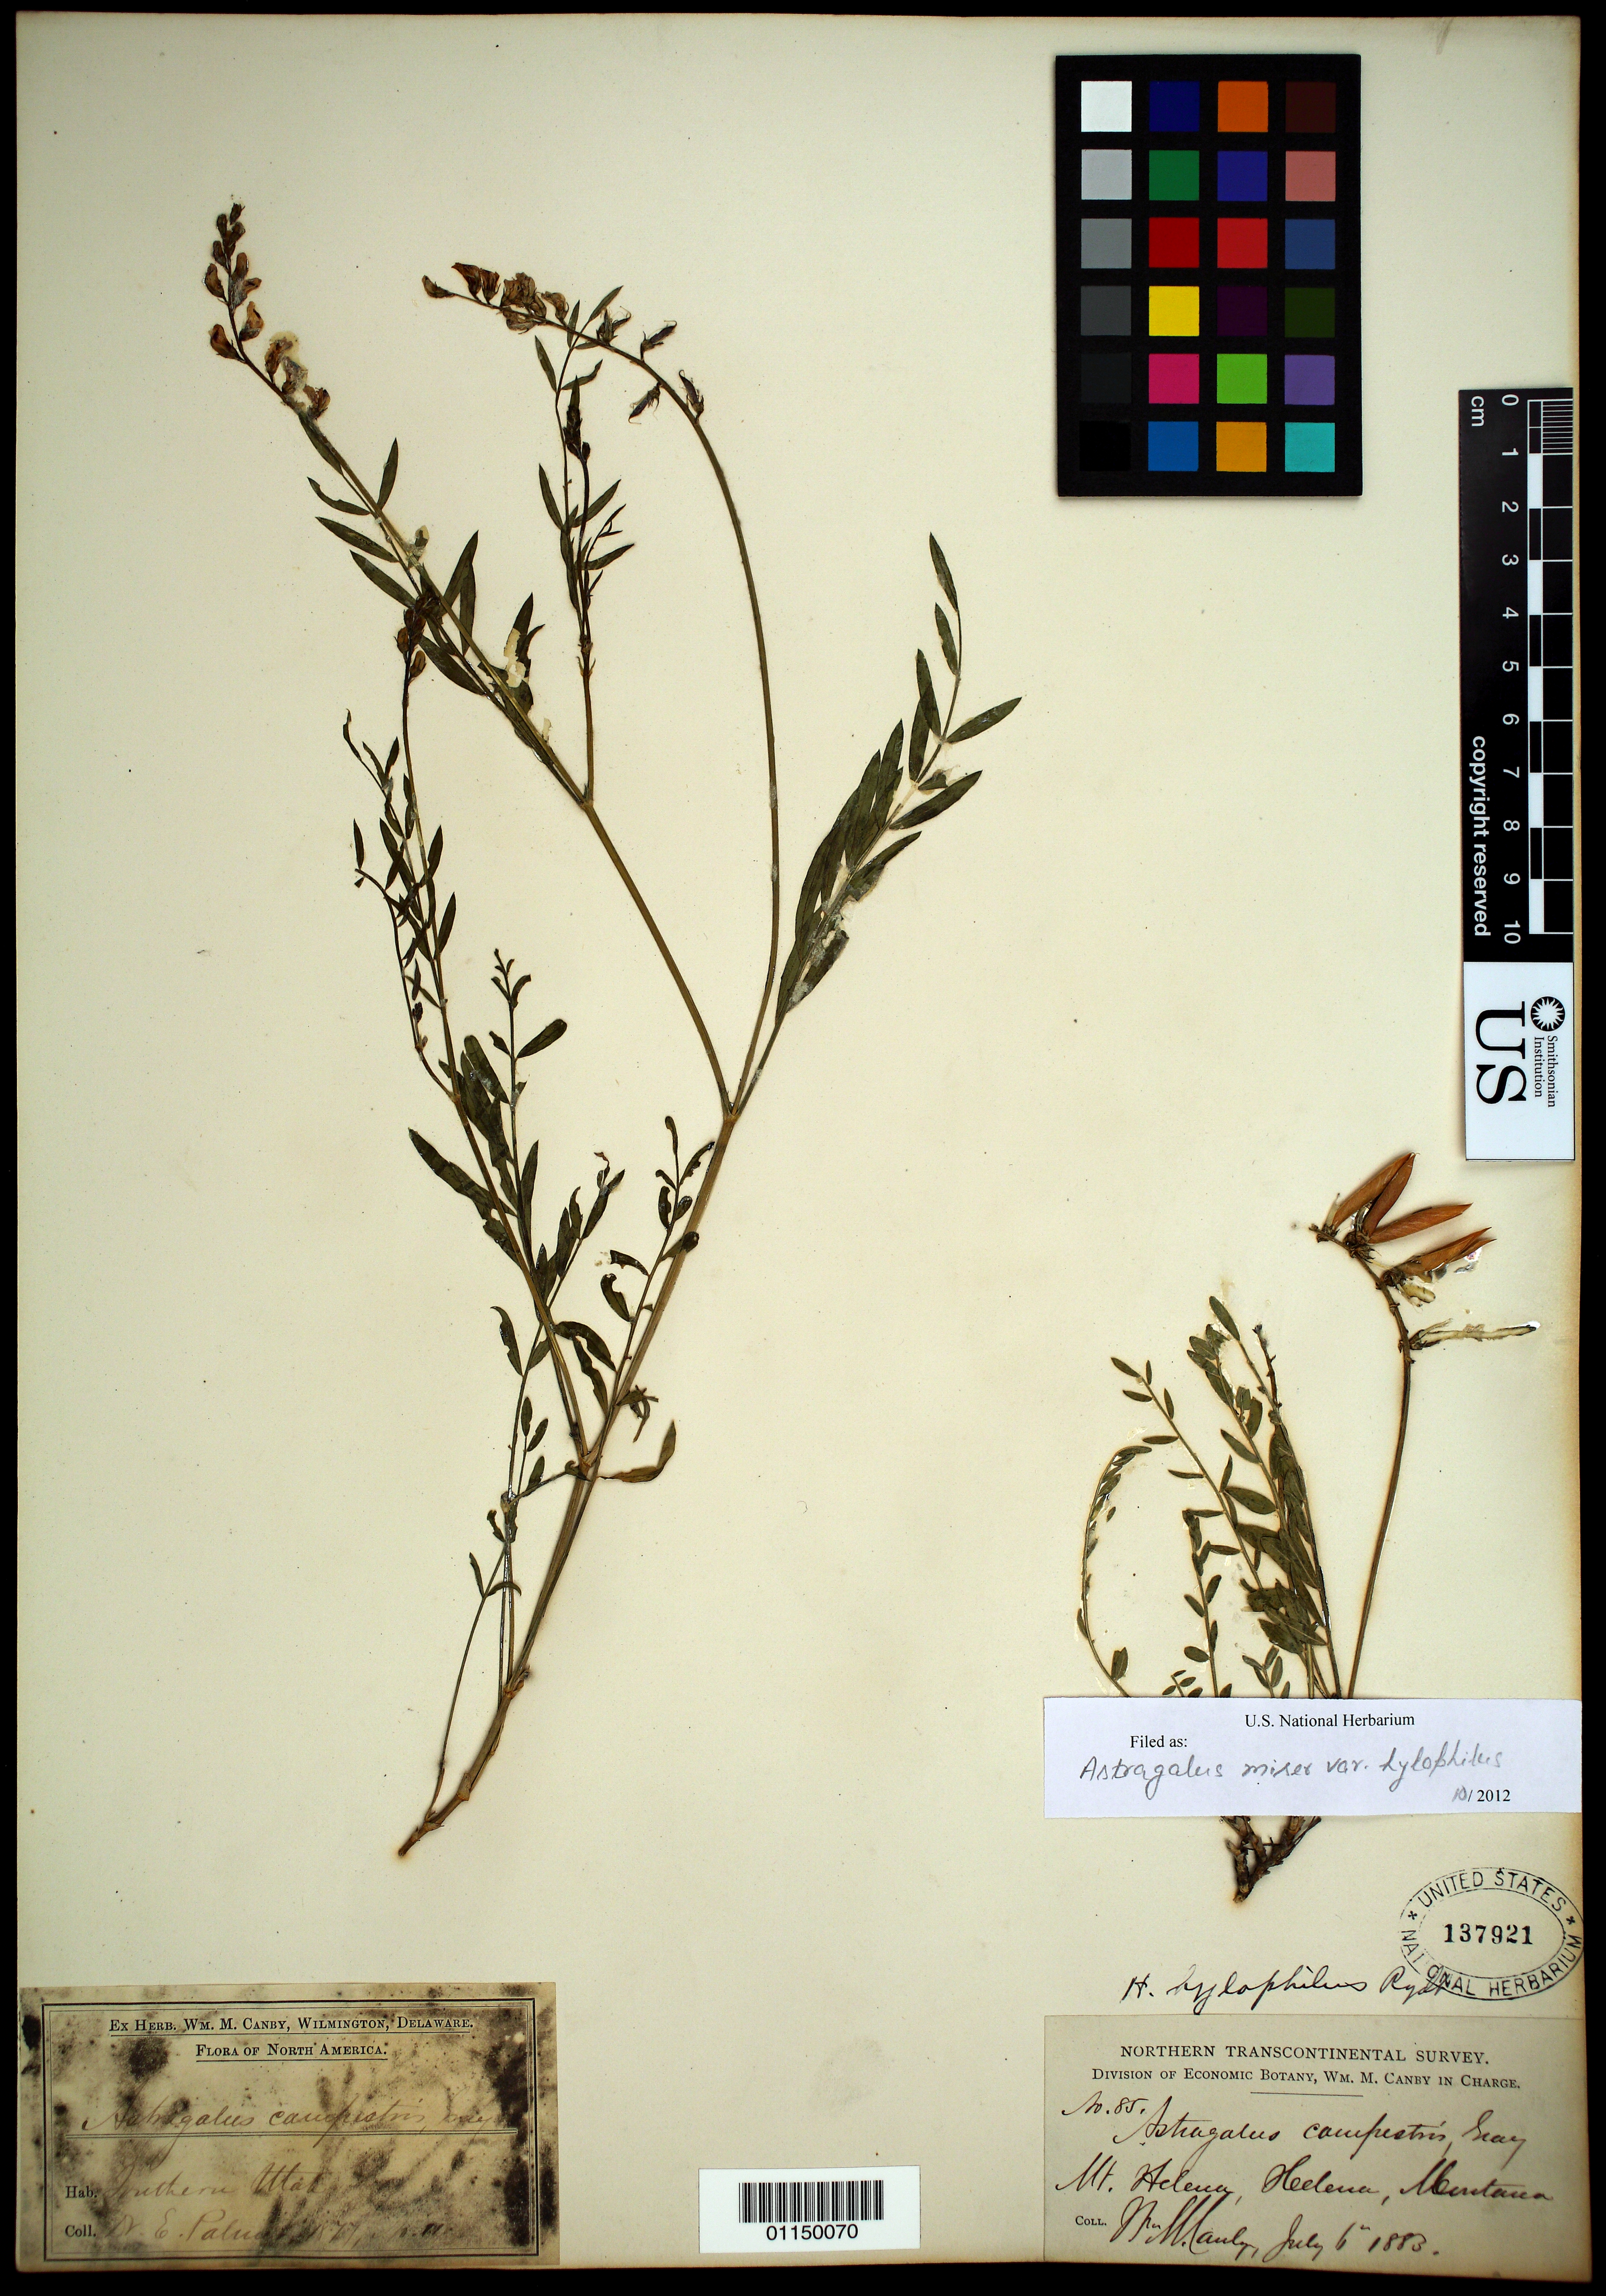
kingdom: Plantae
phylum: Tracheophyta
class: Magnoliopsida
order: Fabales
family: Fabaceae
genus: Astragalus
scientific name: Astragalus miser var. hylophilus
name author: (Rydb.) Barneby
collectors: W. M. Canby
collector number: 85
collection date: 1883-07-01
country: United States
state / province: Montana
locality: Mount Helena.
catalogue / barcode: US 137921